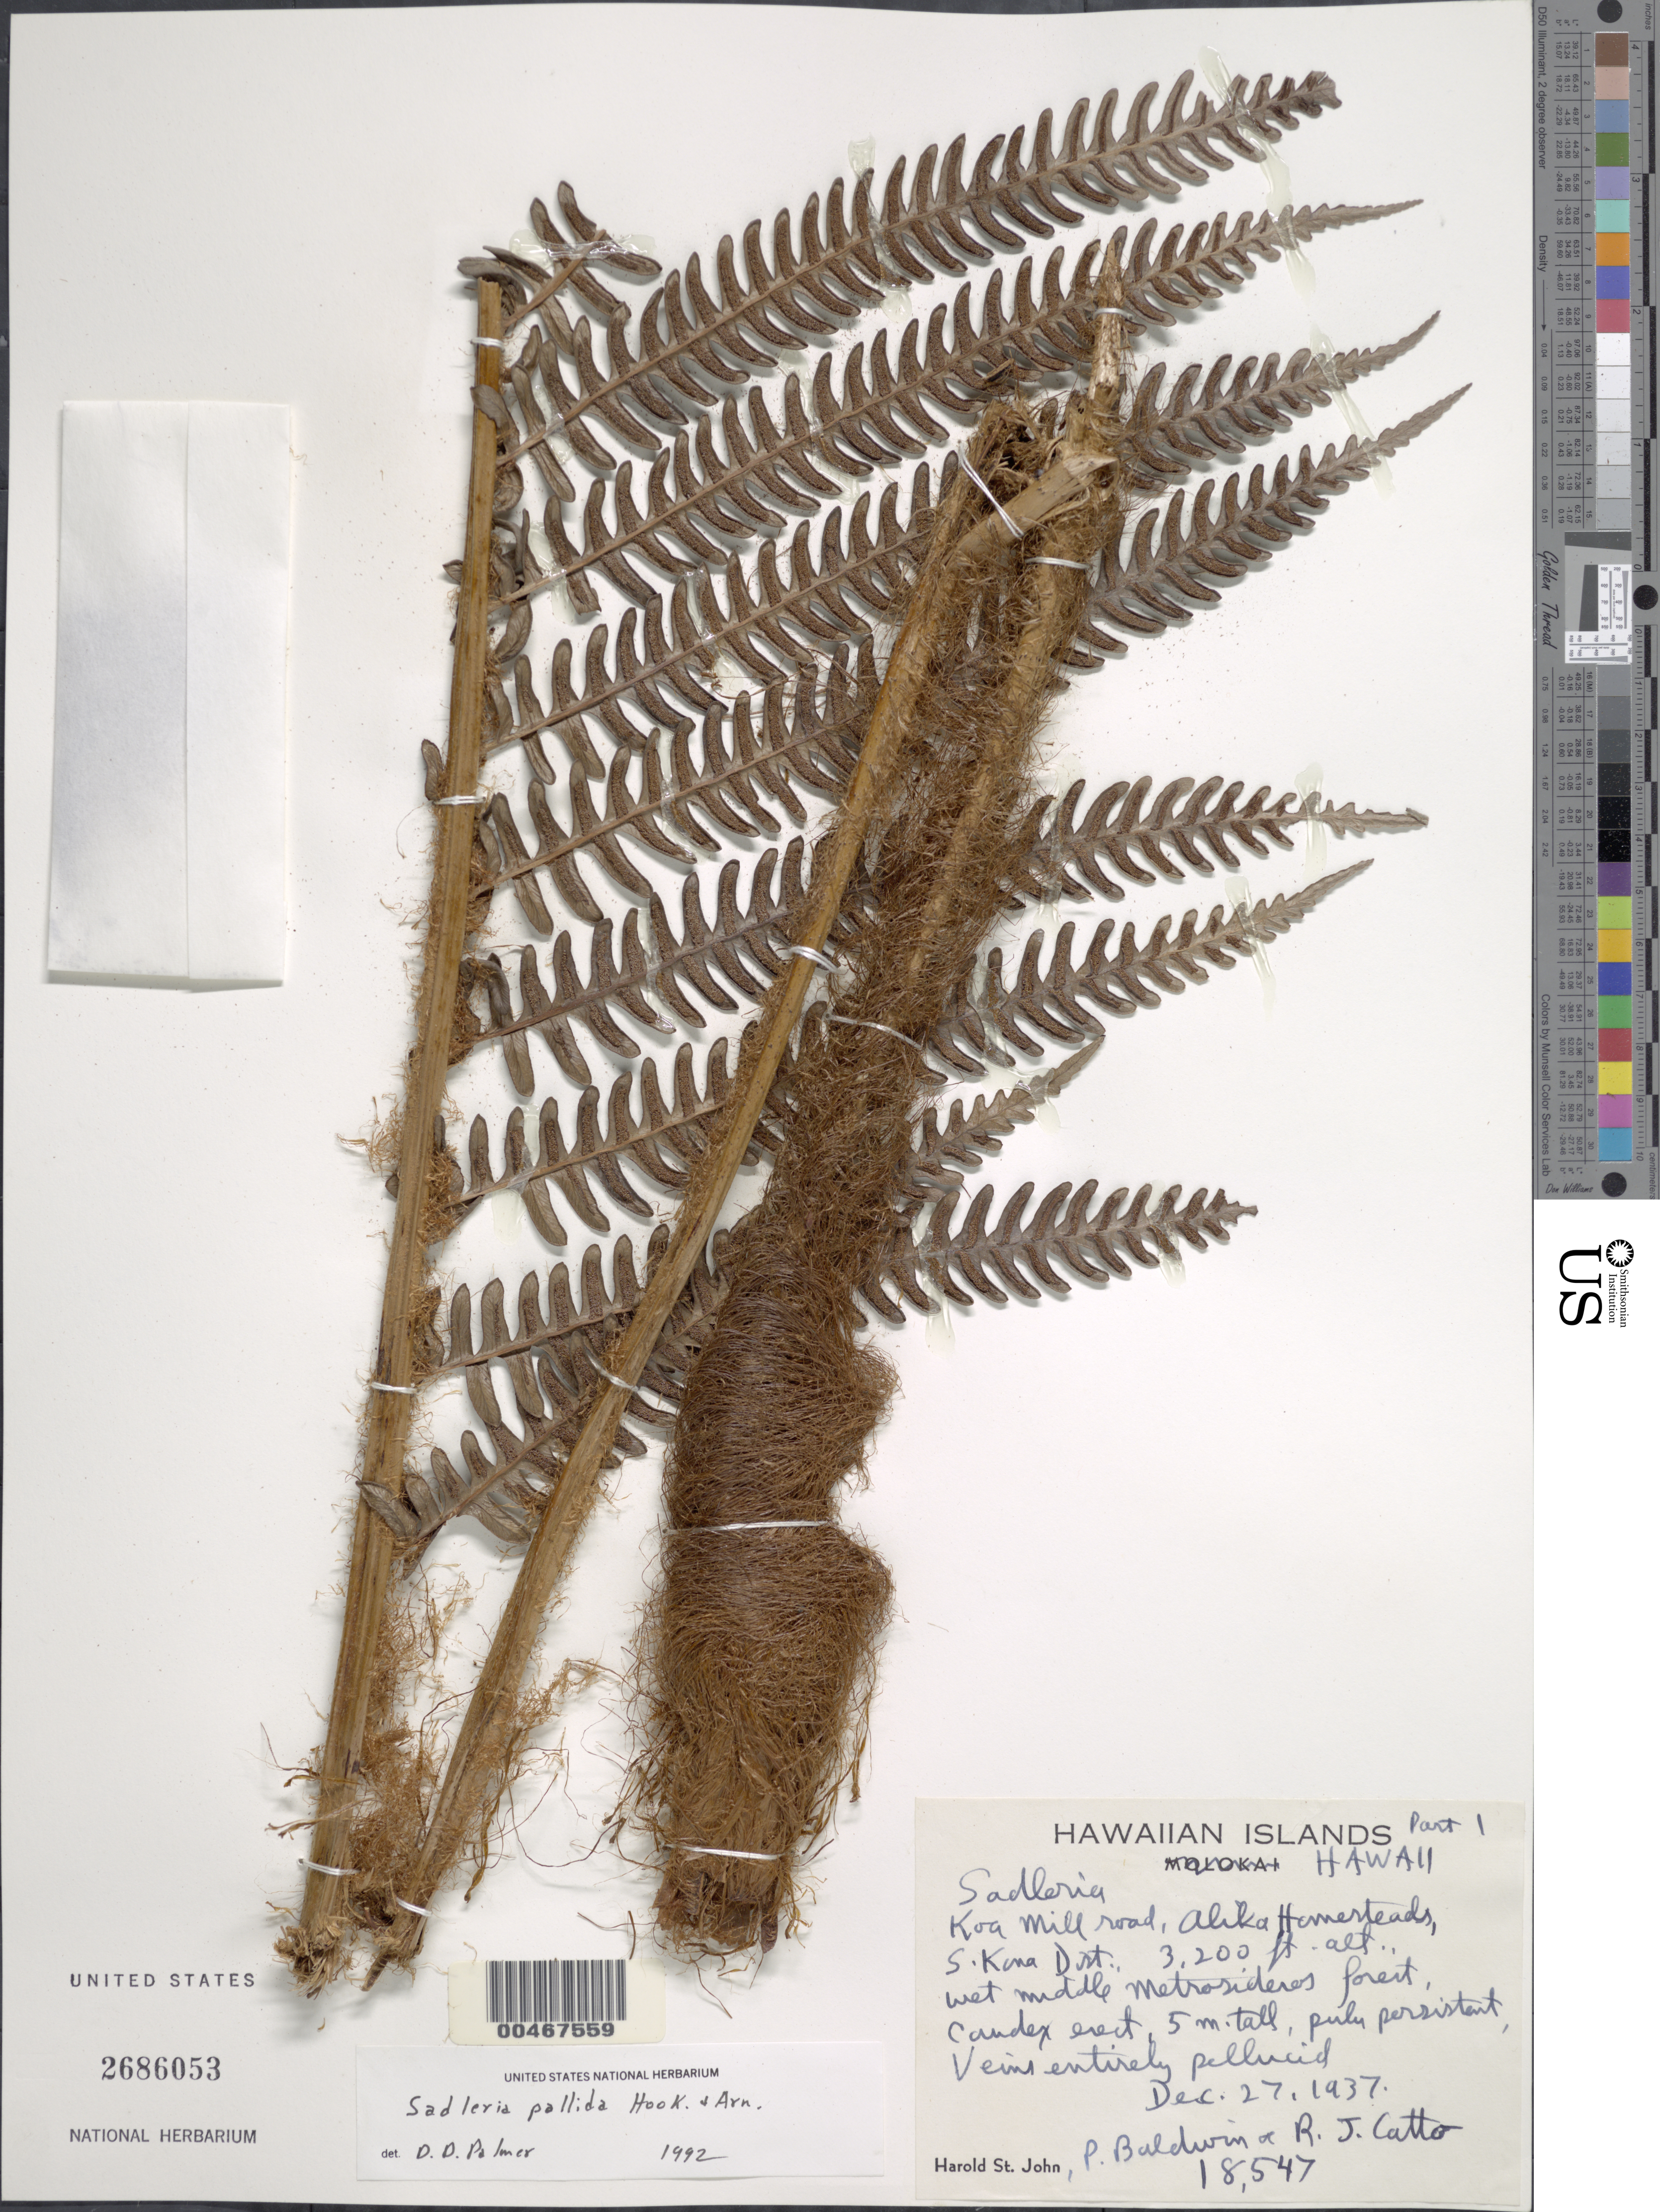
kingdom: Plantae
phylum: Tracheophyta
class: Polypodiopsida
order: Polypodiales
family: Blechnaceae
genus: Sadleria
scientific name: Sadleria pallida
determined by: Palmer, D. D.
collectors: H. St. John, P. Baldwin & R. Catto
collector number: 18547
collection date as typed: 27 Dec 1937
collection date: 1937-12-27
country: United States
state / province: Hawaii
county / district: Hawaii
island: Hawaii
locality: Koa Mill rd., Alika Homesteads, S Kona Dist.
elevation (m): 975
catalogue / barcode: US 2686053